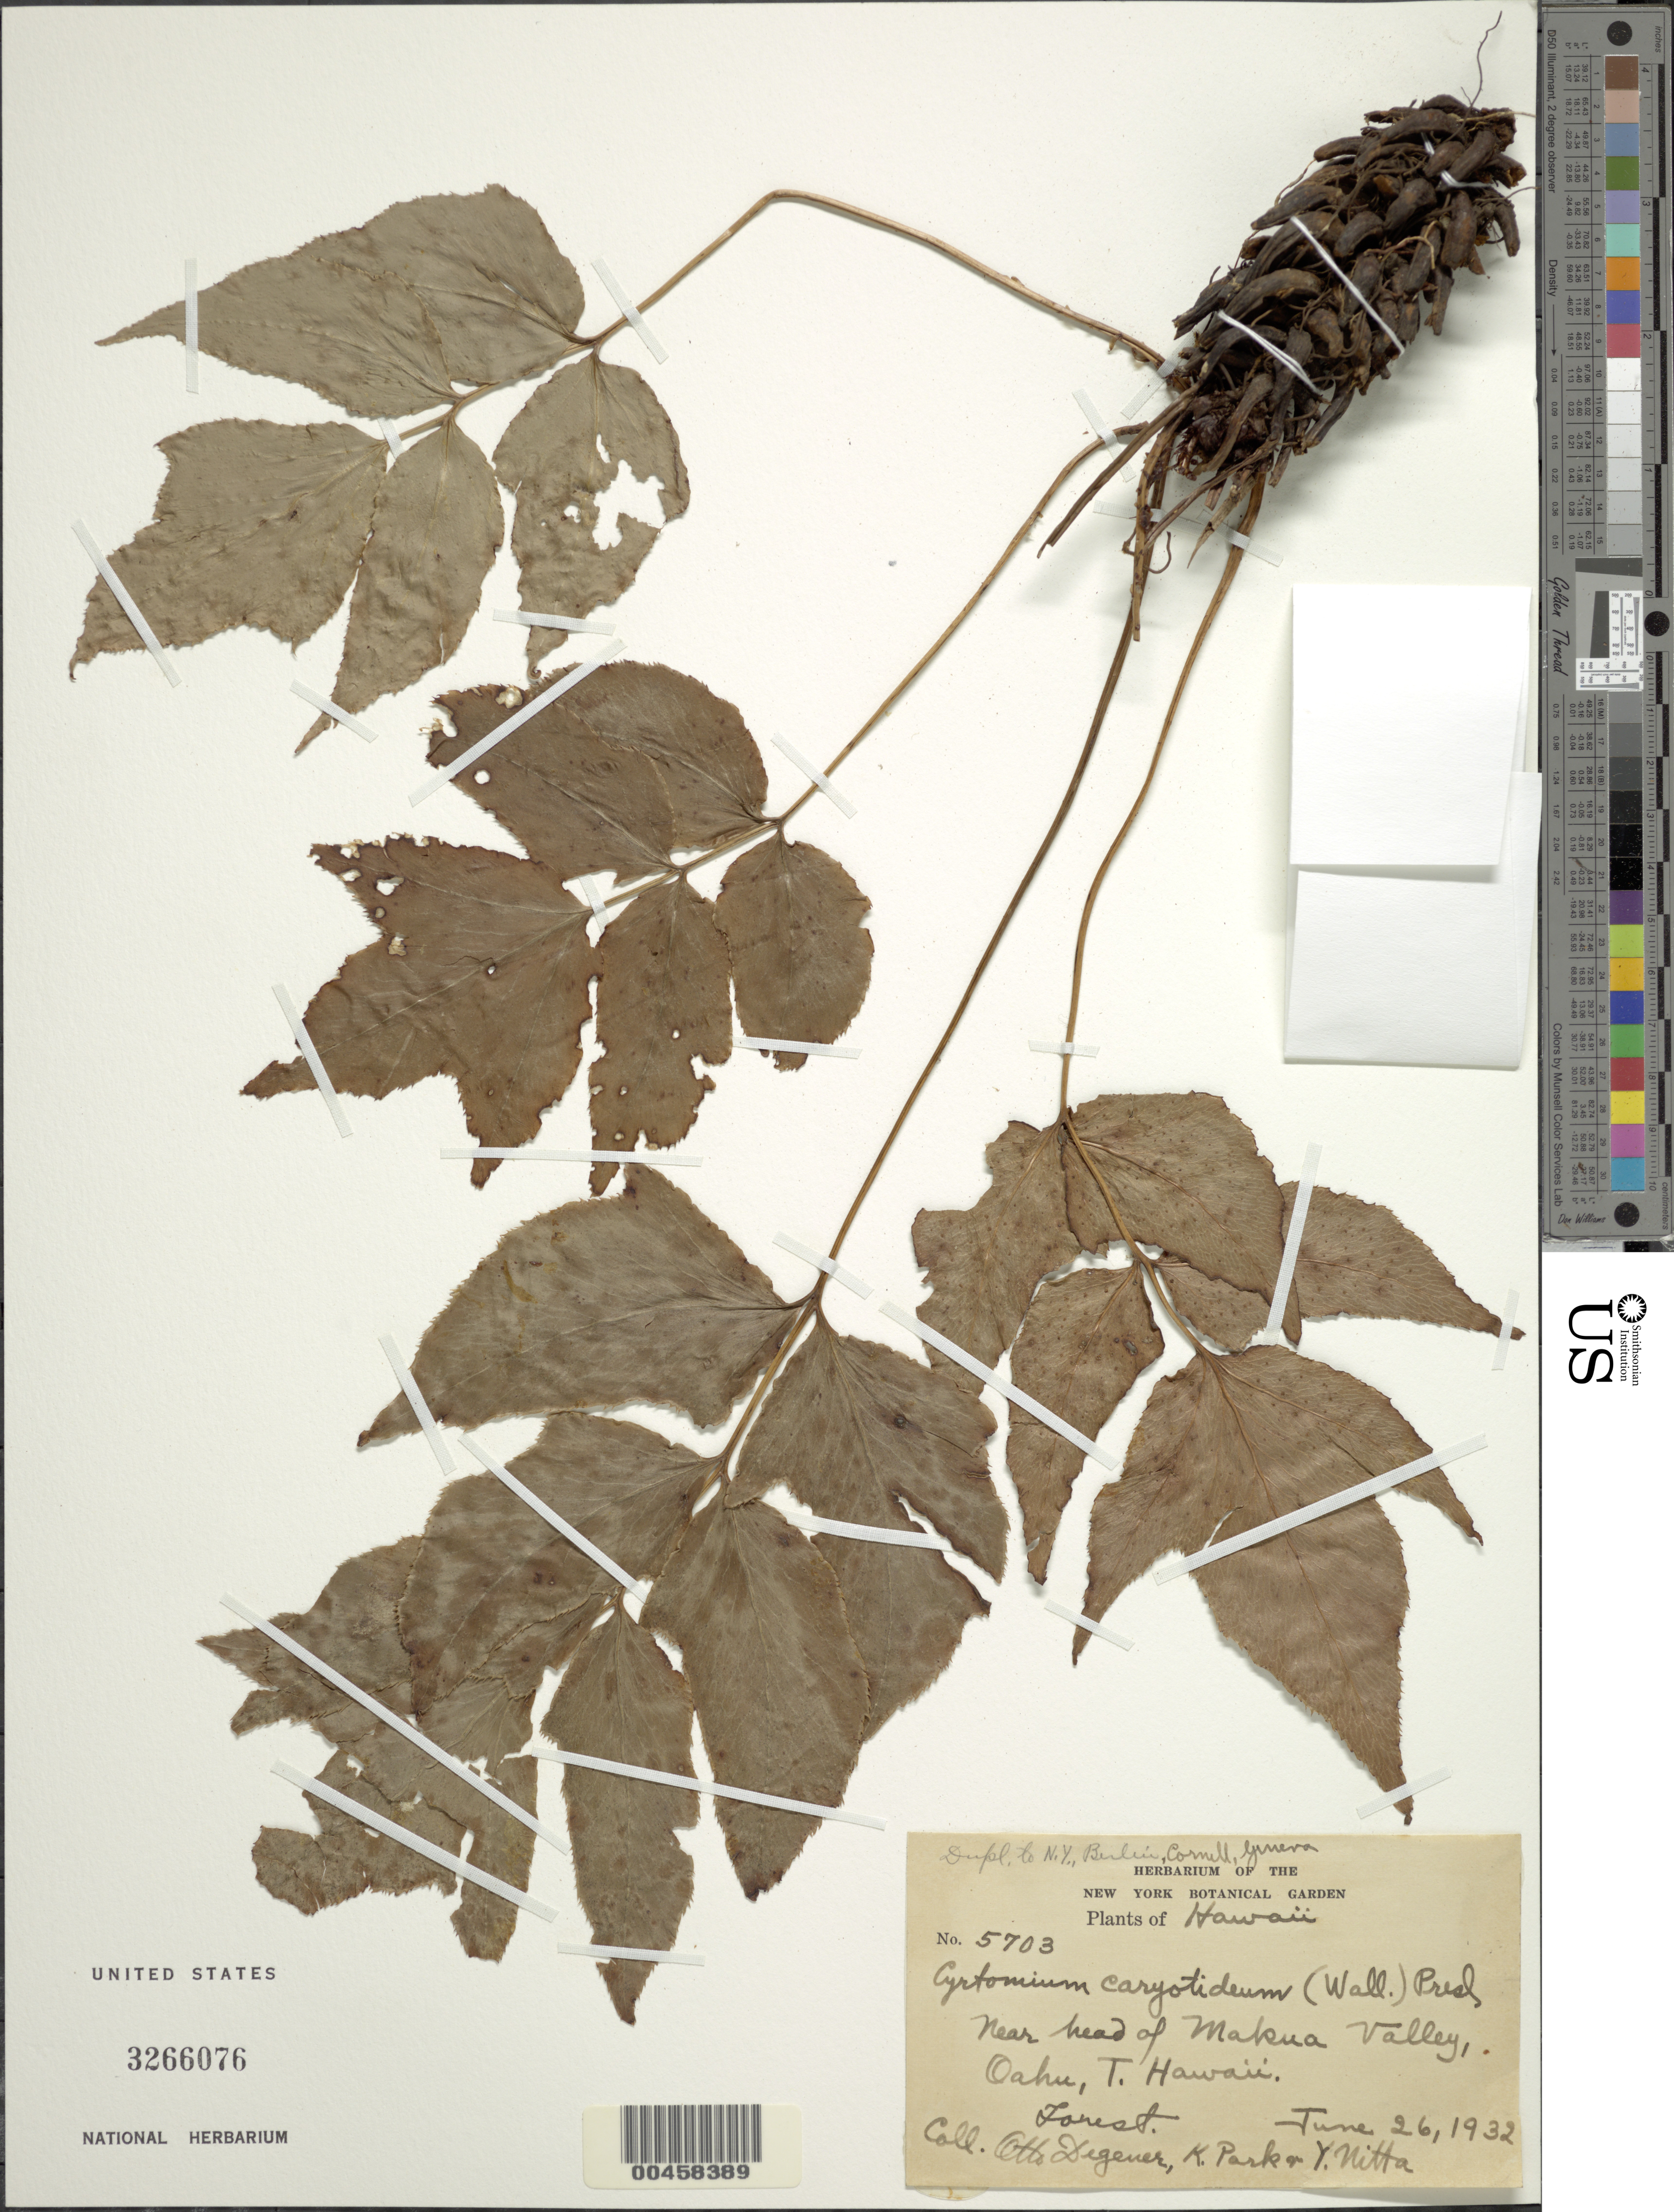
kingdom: Plantae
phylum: Tracheophyta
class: Polypodiopsida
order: Polypodiales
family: Dryopteridaceae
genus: Cyrtomium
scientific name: Cyrtomium caryotideum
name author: (Wall. ex Hook. & Grev.) C. Presl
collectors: O. Degener, K. Park & Y. Nitta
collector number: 5703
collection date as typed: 26 Jun 1932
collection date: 1932-06-26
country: United States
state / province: Hawaii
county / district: Honolulu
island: Oahu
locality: Near head of Makua Valley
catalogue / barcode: US 3266076